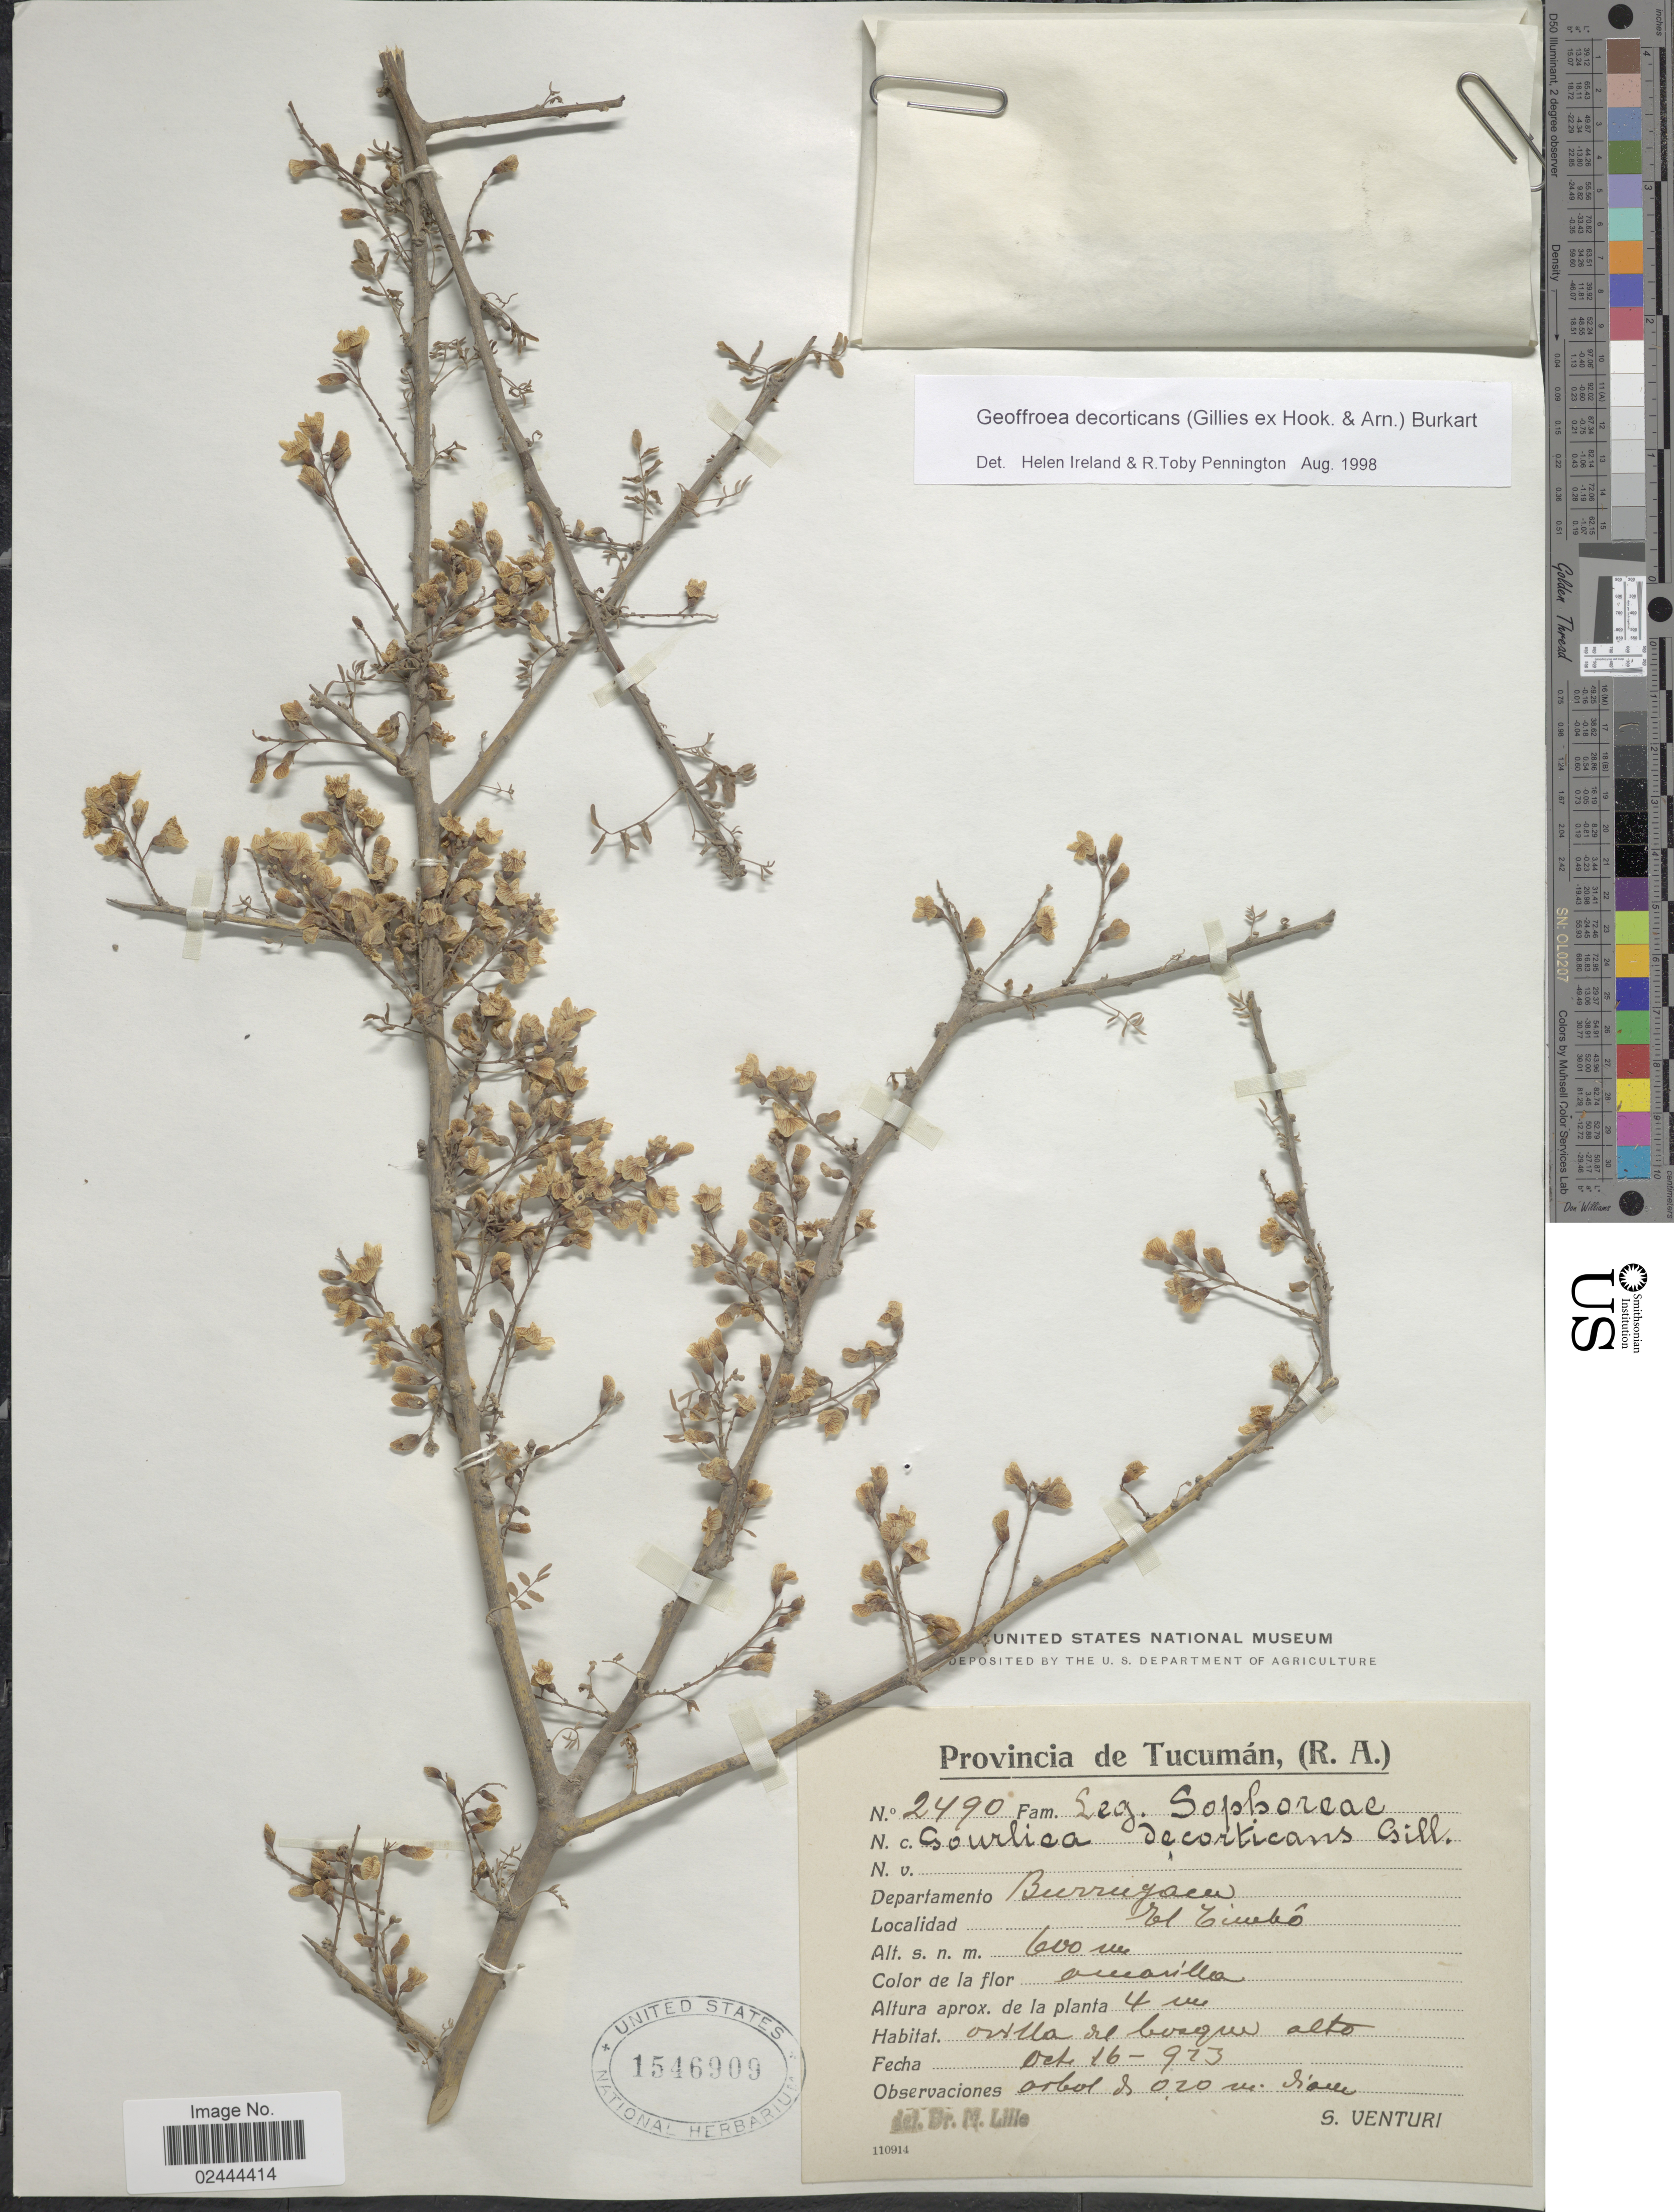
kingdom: Plantae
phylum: Tracheophyta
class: Magnoliopsida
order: Fabales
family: Fabaceae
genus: Geoffroea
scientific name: Geoffroea decorticans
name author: (Gillies ex Hook. & Arn.) Burkart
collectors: S. Venturi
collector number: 2490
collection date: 1923-10-16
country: Argentina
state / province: Tucuman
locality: Departamento Burruyacu, El Timbo.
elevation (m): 600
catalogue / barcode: US 1546909